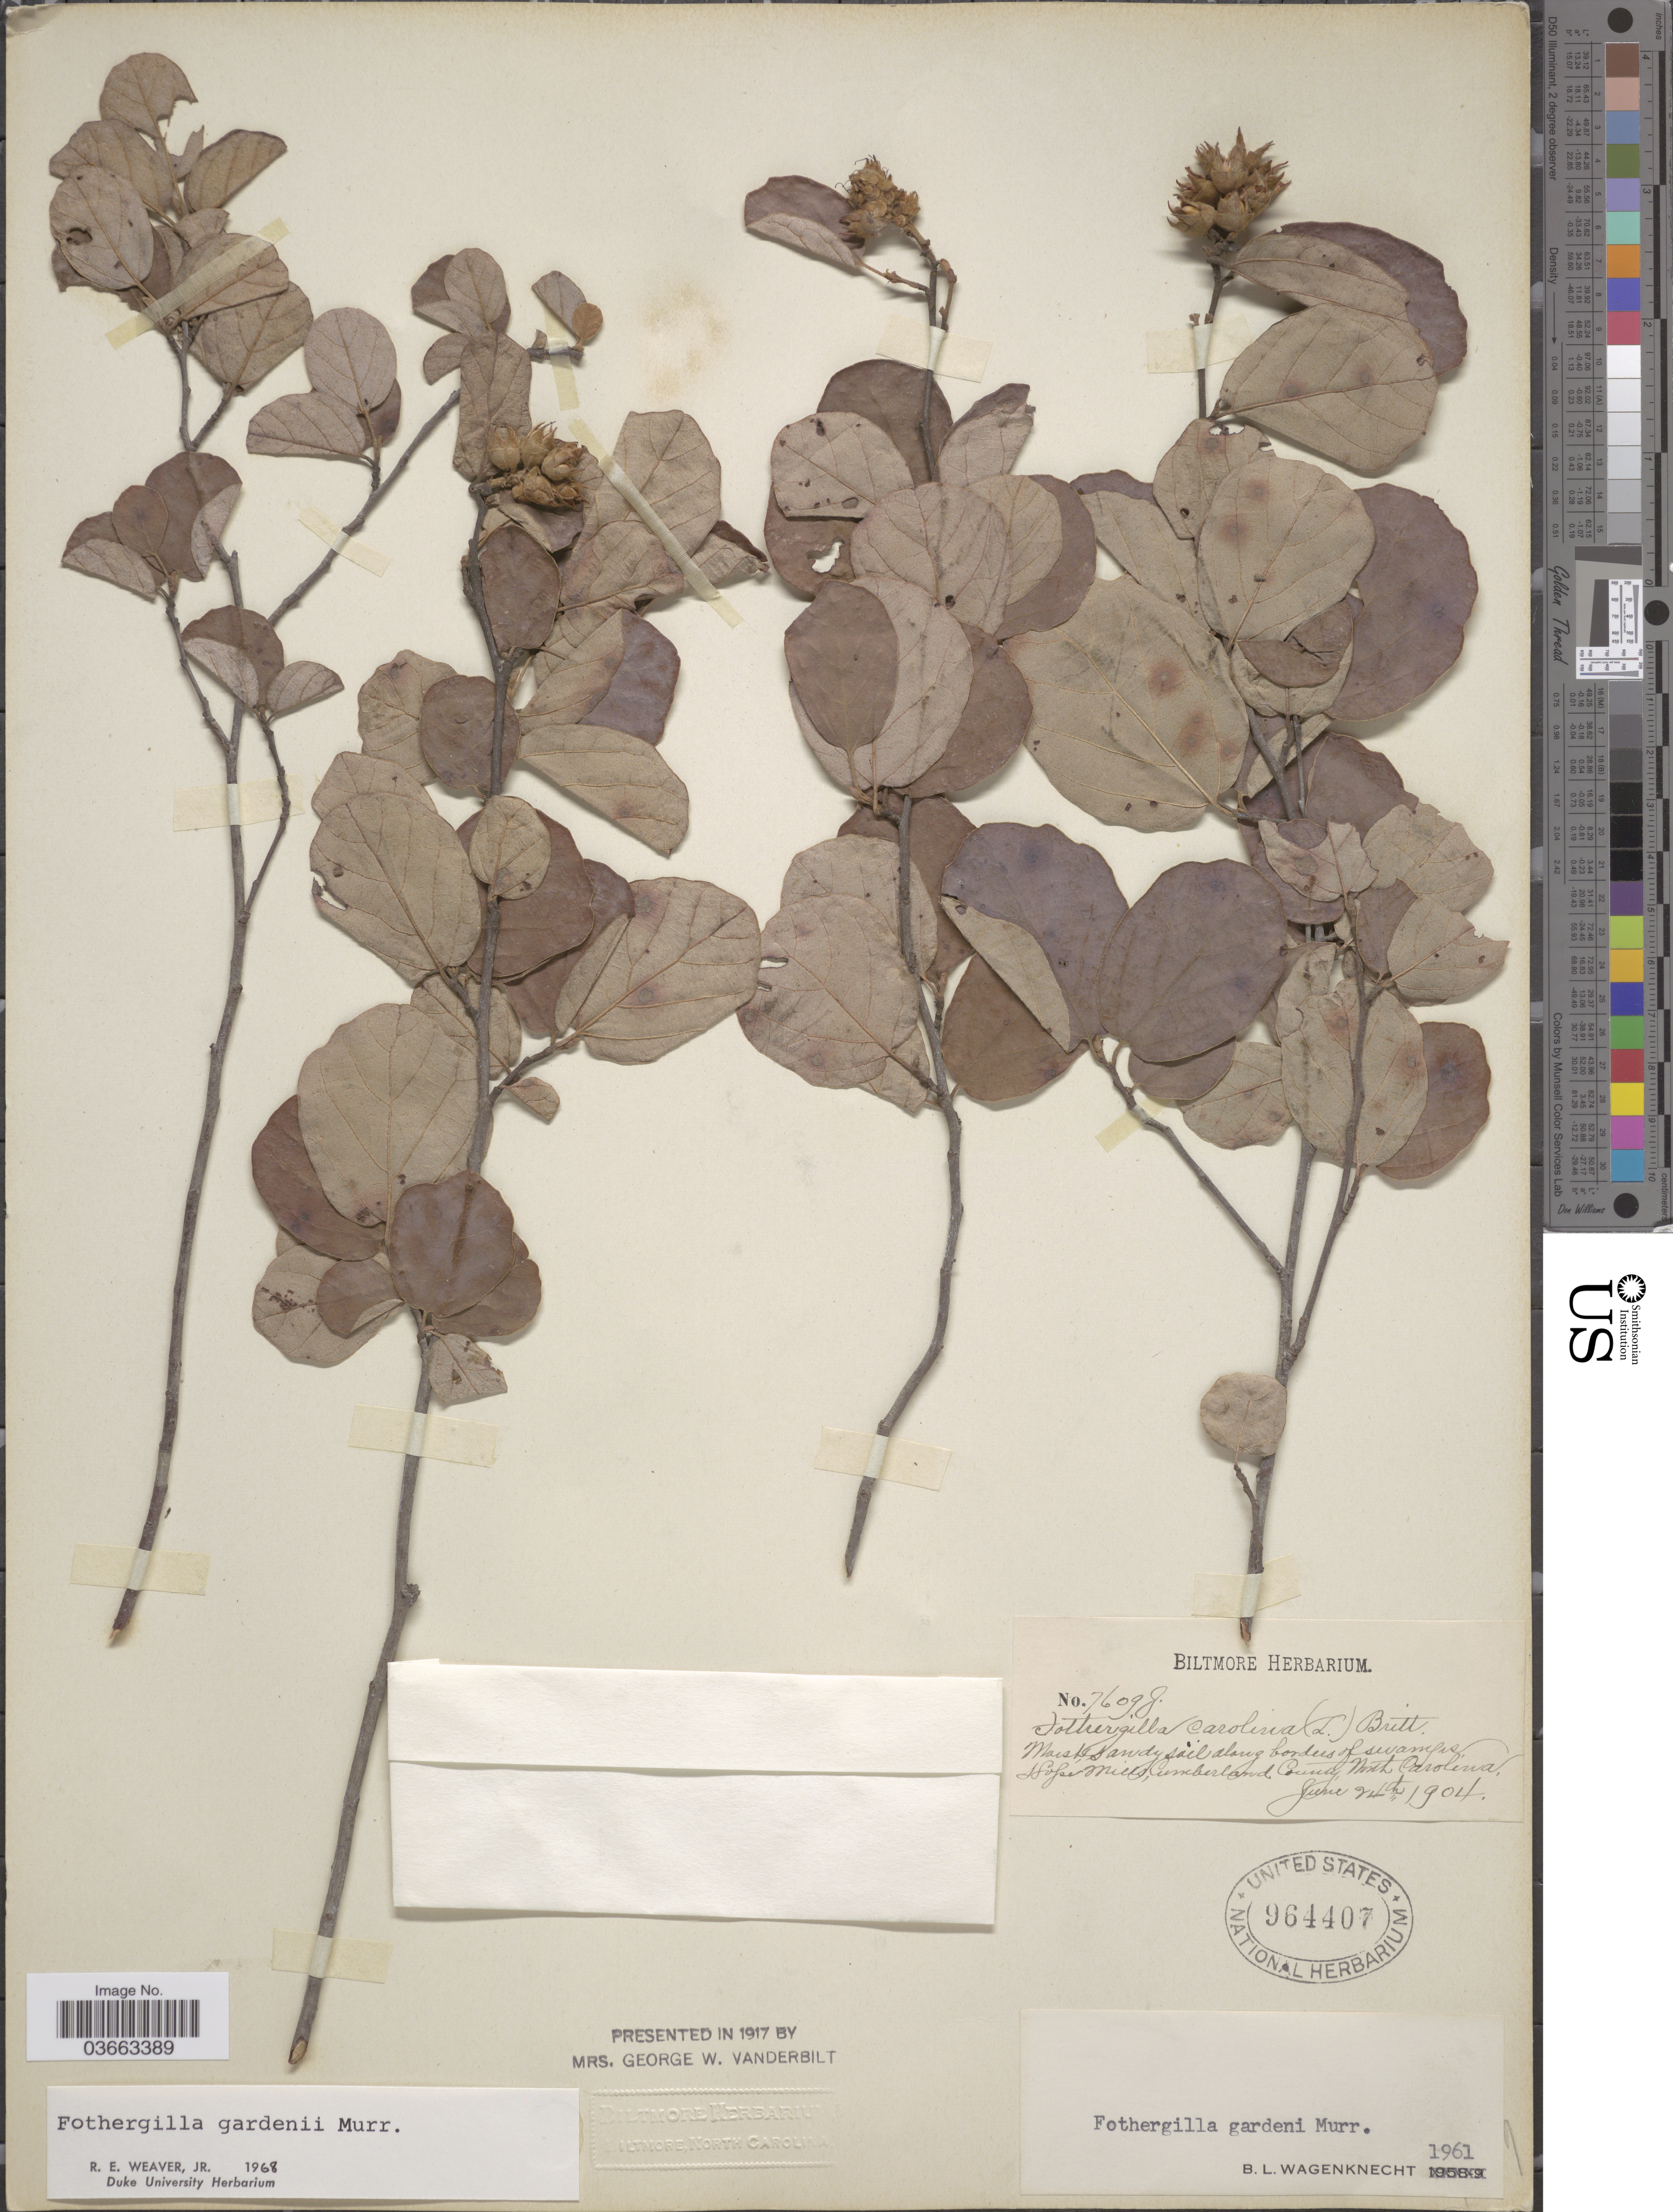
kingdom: Plantae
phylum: Tracheophyta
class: Magnoliopsida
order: Saxifragales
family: Hamamelidaceae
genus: Fothergilla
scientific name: Fothergilla gardenii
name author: L.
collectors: ex herb. Biltmore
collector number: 7609f*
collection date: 1904-06-24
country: United States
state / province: North Carolina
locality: Hope Mills, Cumberland County.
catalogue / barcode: US 964407